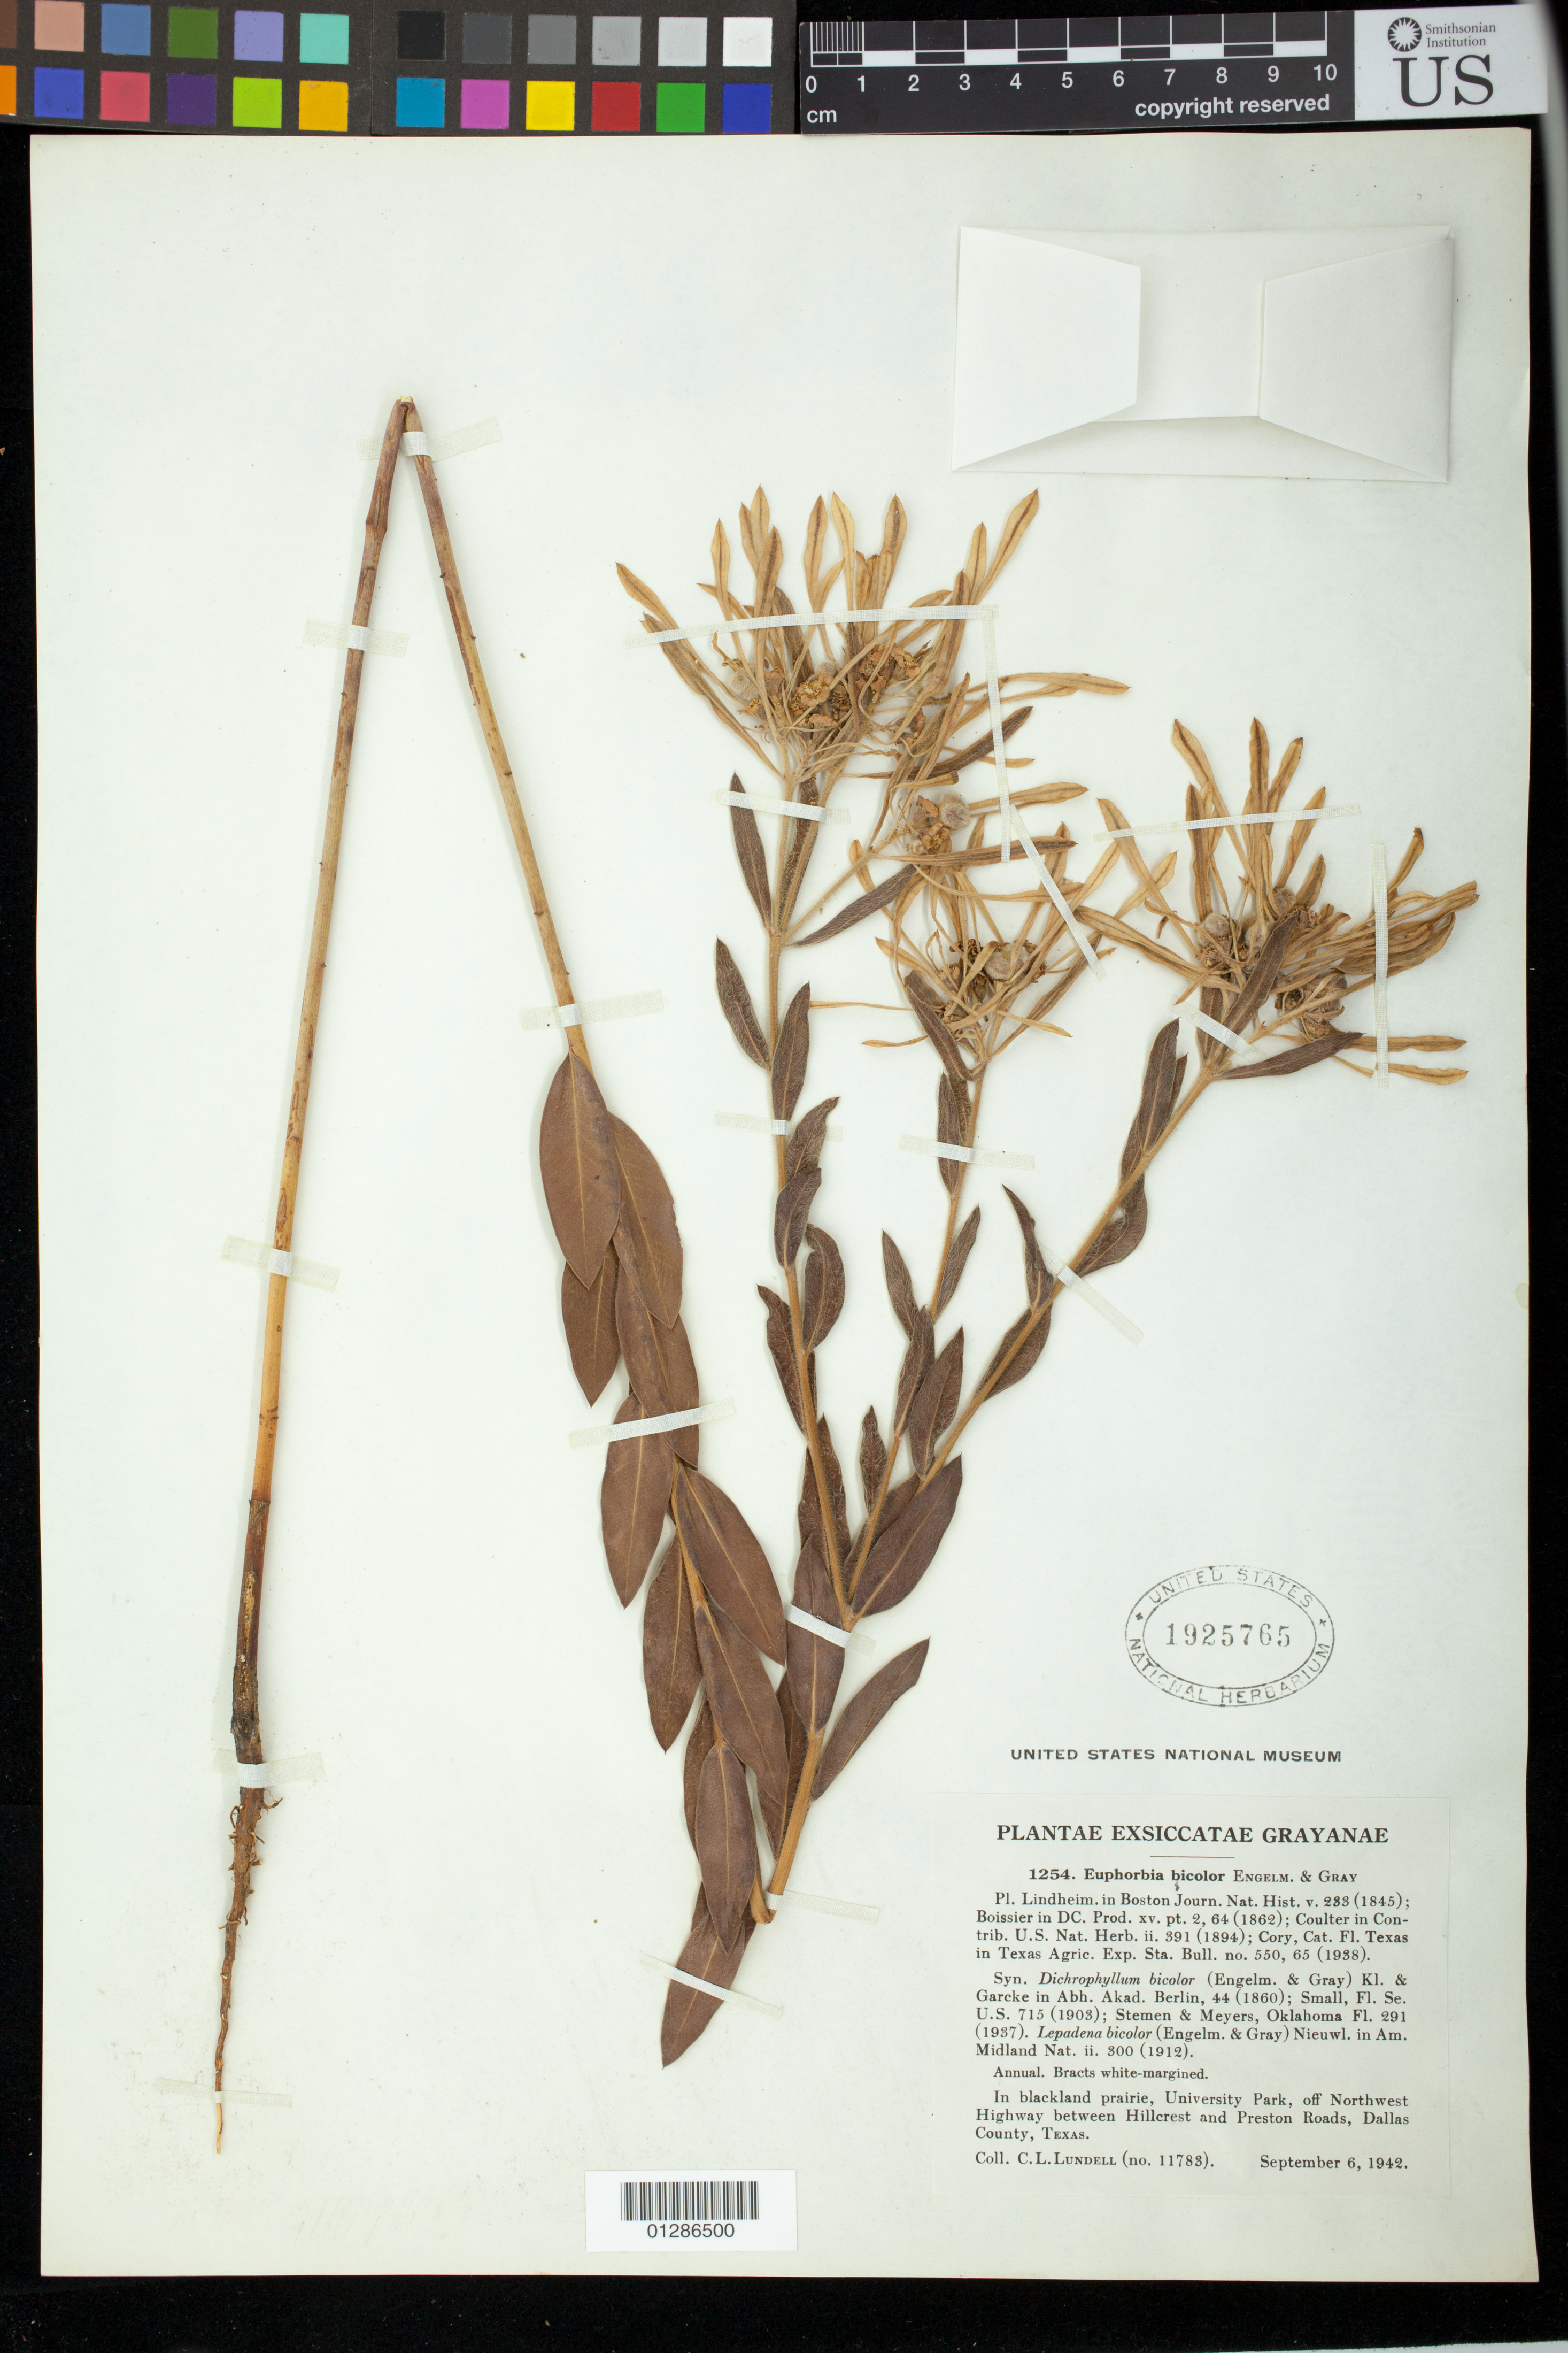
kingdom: Plantae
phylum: Tracheophyta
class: Magnoliopsida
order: Malpighiales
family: Euphorbiaceae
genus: Euphorbia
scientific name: Euphorbia bicolor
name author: Engelm. & A. Gray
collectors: C. L. Lundell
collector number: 11783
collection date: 1942-09-06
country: United States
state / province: Texas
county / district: Dallas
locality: In blackland prairie, University Park, off Northwest Highway, between Hillcrest and Preston Roads.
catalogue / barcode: US 1925765